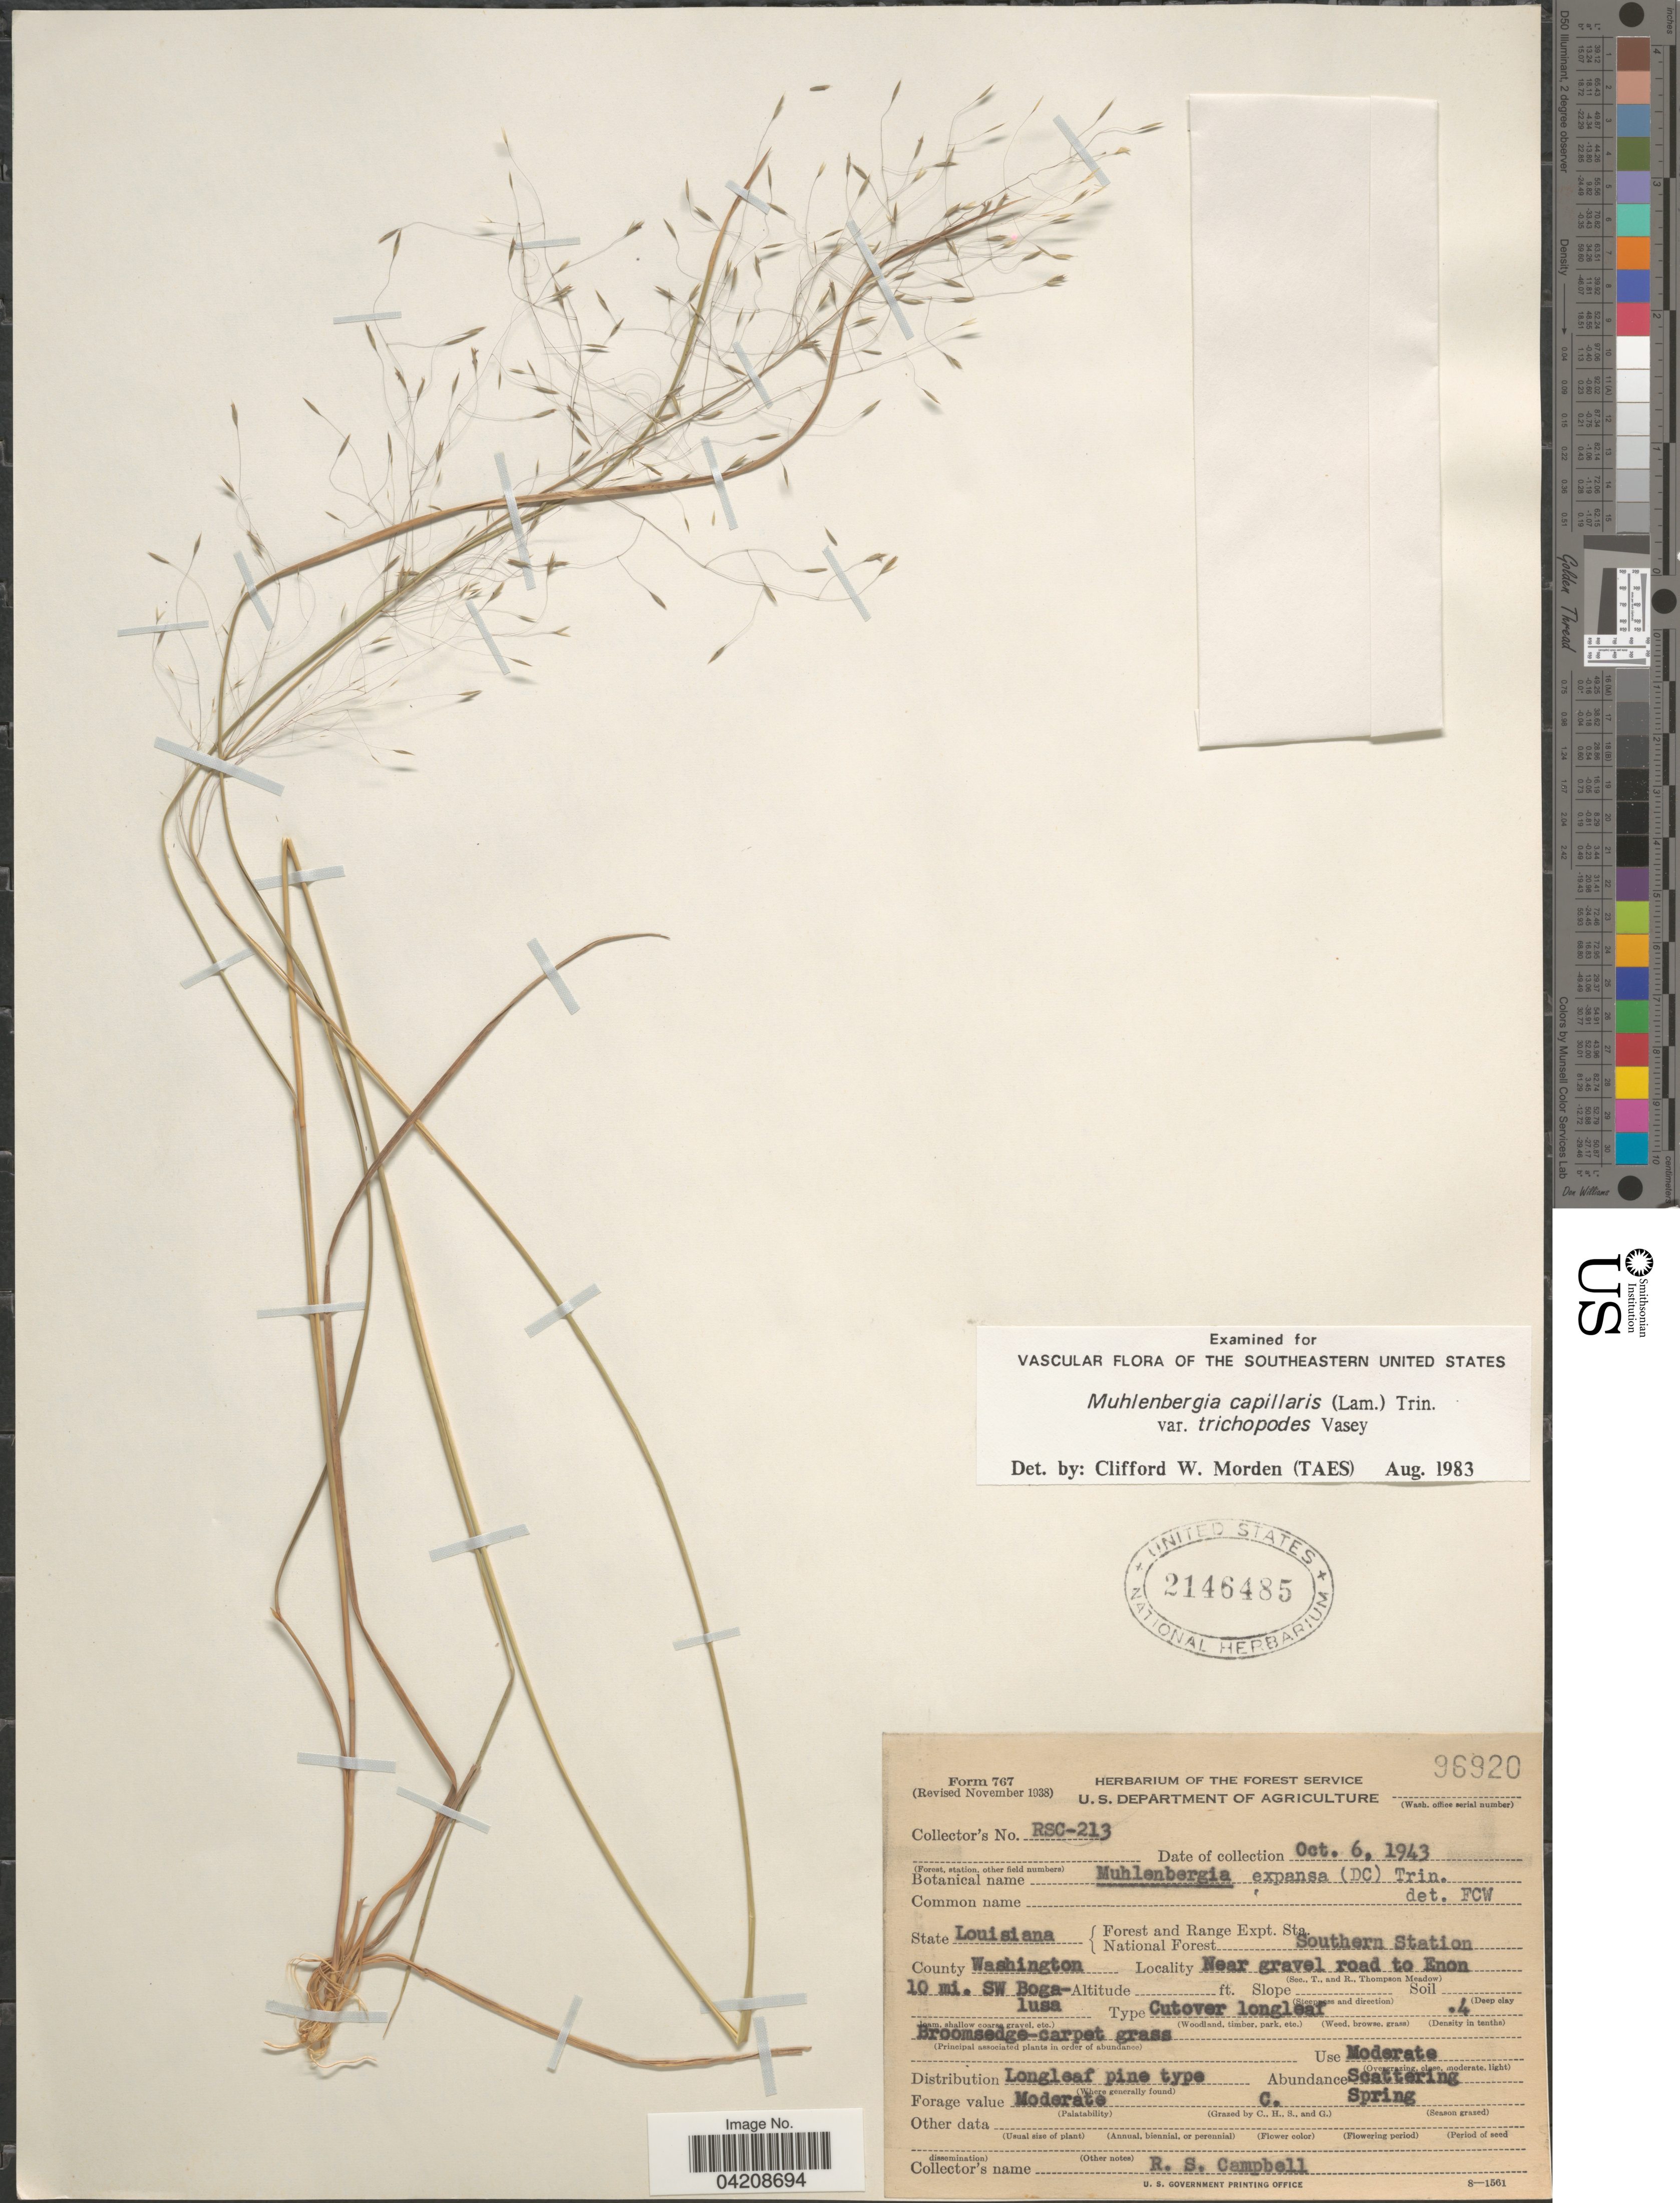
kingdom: Plantae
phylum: Tracheophyta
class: Liliopsida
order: Poales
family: Poaceae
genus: Muhlenbergia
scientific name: Muhlenbergia expansa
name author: Trin.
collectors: R. S. Campbell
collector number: RSC-213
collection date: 1943-10-06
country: United States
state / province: Louisiana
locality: Forest and Range Expt. Sta. National Forest Southern Station. County Washington. Near gravel road to Enon 10 mi. SW Bogalusa.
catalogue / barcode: US 2146485